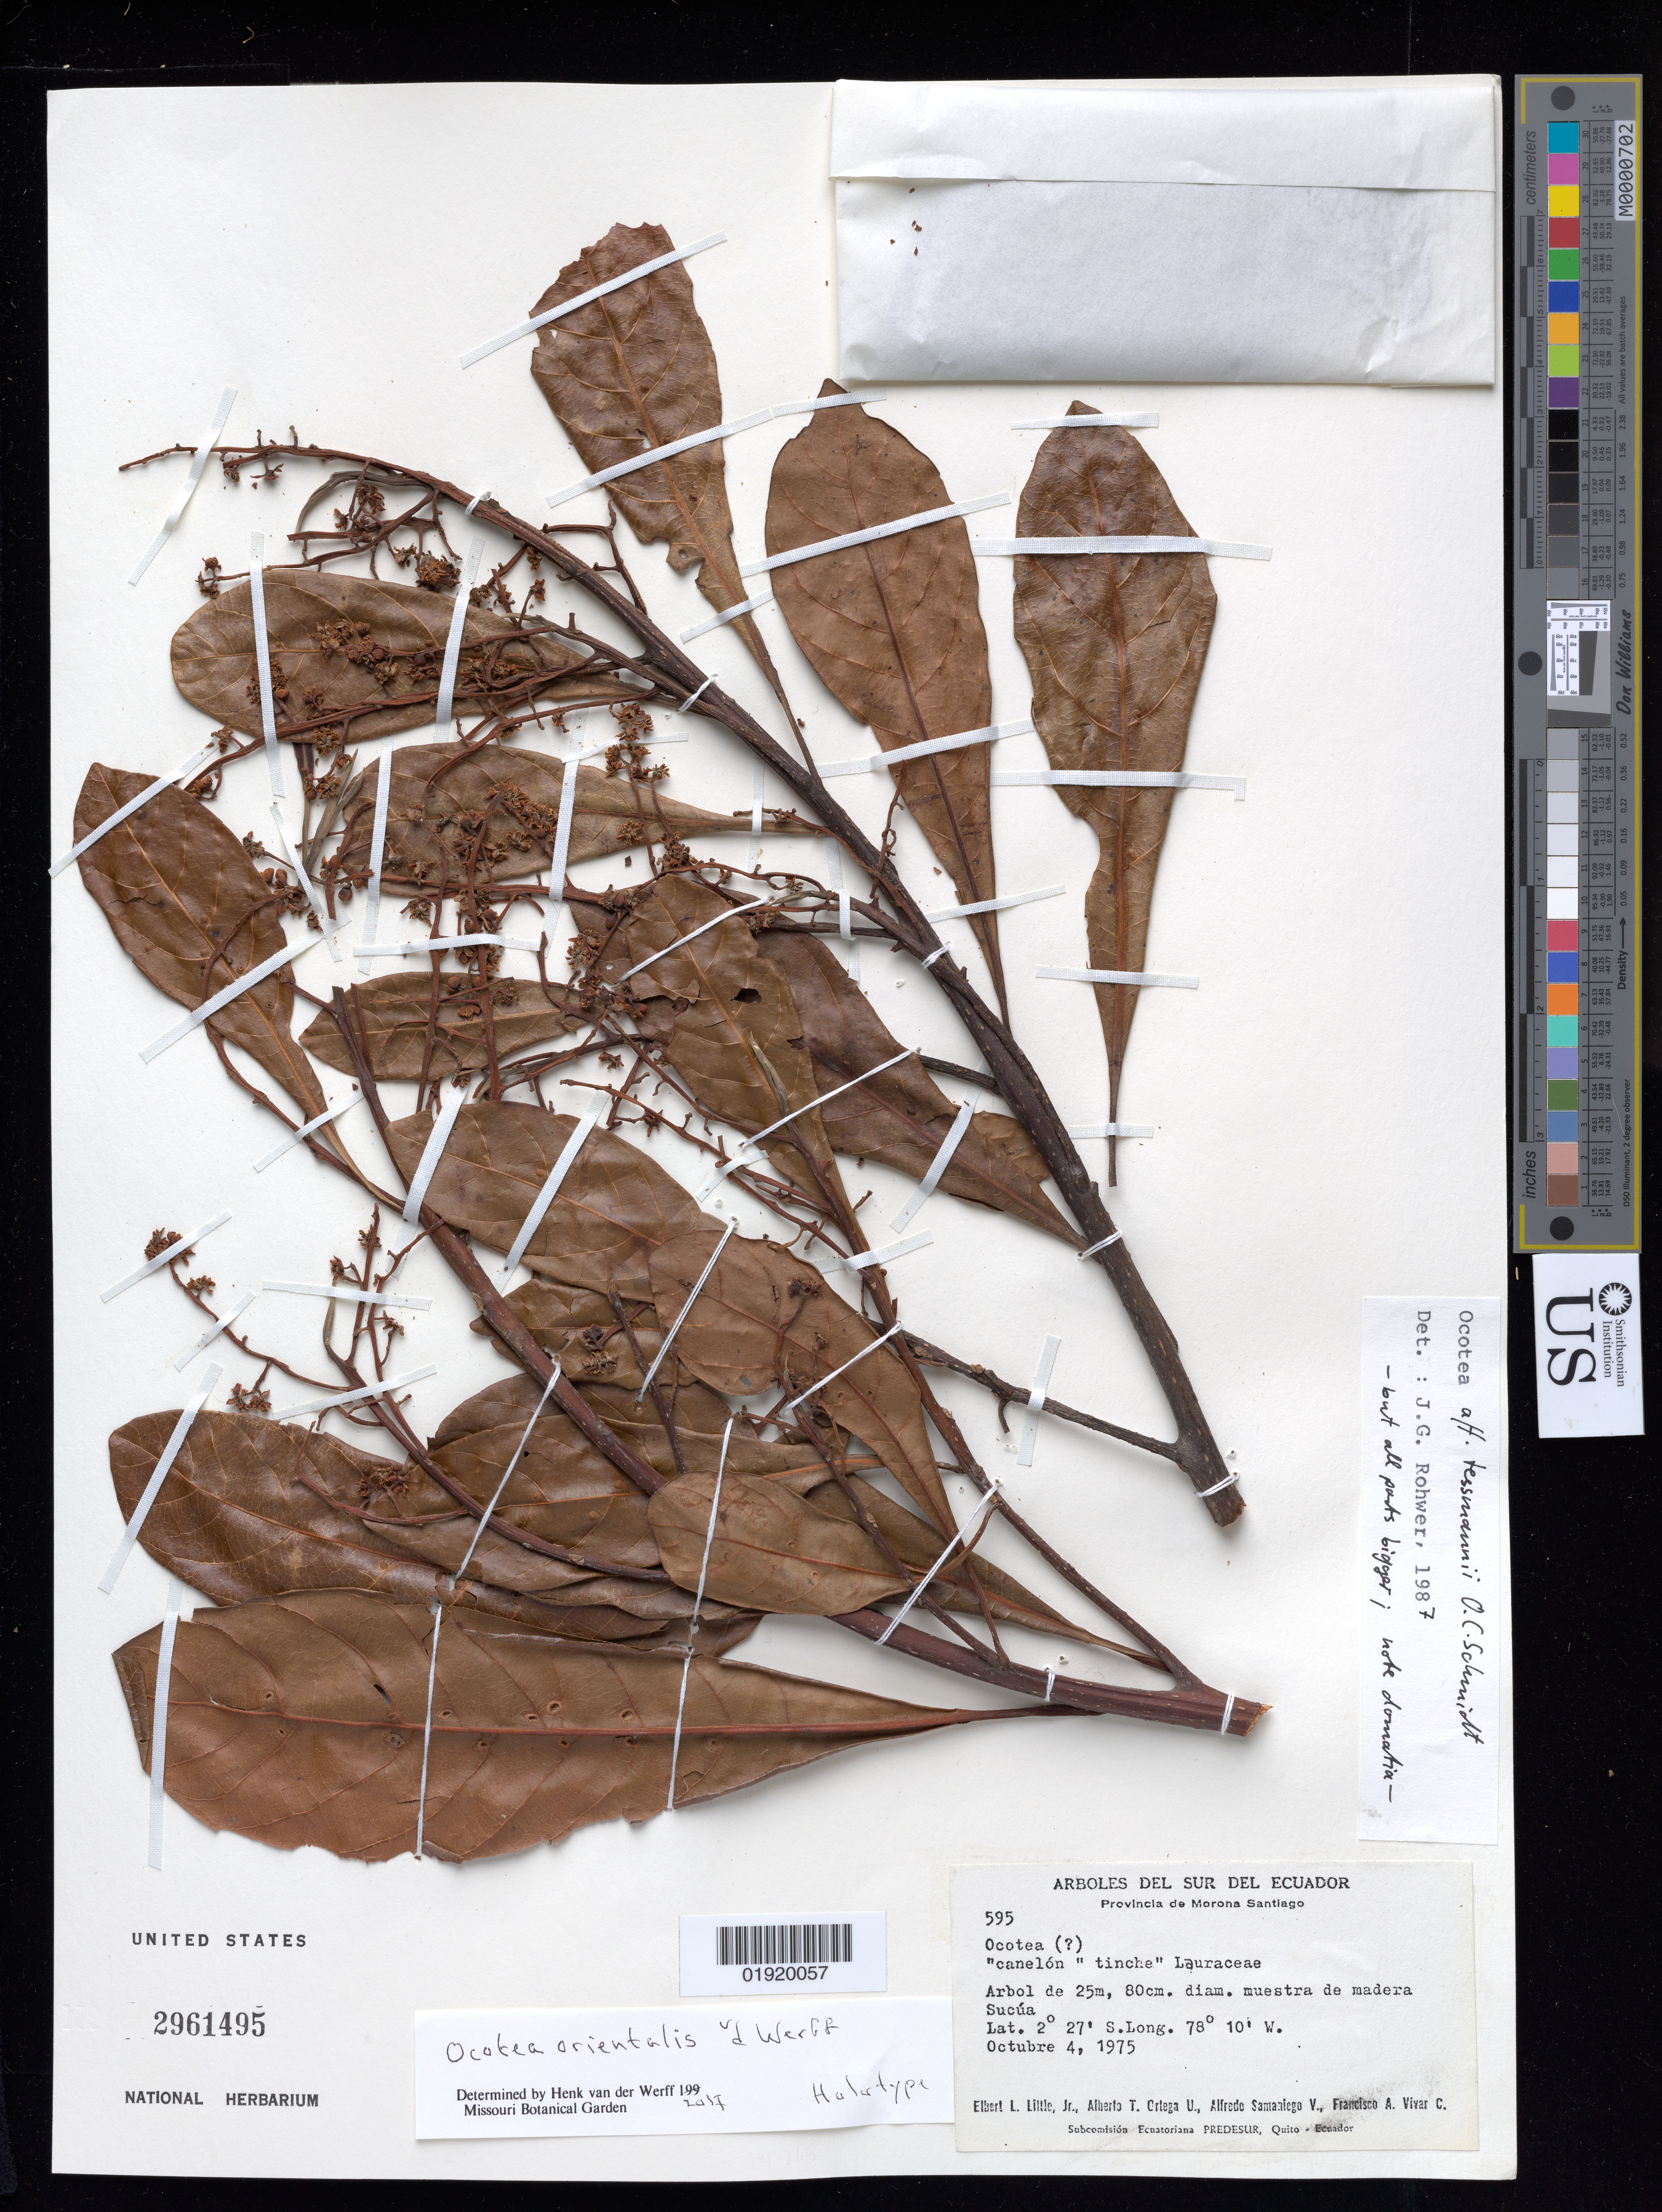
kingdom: Plantae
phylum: Tracheophyta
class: Magnoliopsida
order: Laurales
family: Lauraceae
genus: Ocotea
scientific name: Ocotea orientalis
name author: van der Werff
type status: Holotype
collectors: E. L. Little, A. T. Ortega U., A. V. Samaniego & F. A. Vivar C.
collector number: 595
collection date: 1975-10-04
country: Ecuador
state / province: Morona-Santiago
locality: Sur del Ecuador, Provincia de Morona Santiago, Sucua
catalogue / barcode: US 2961495